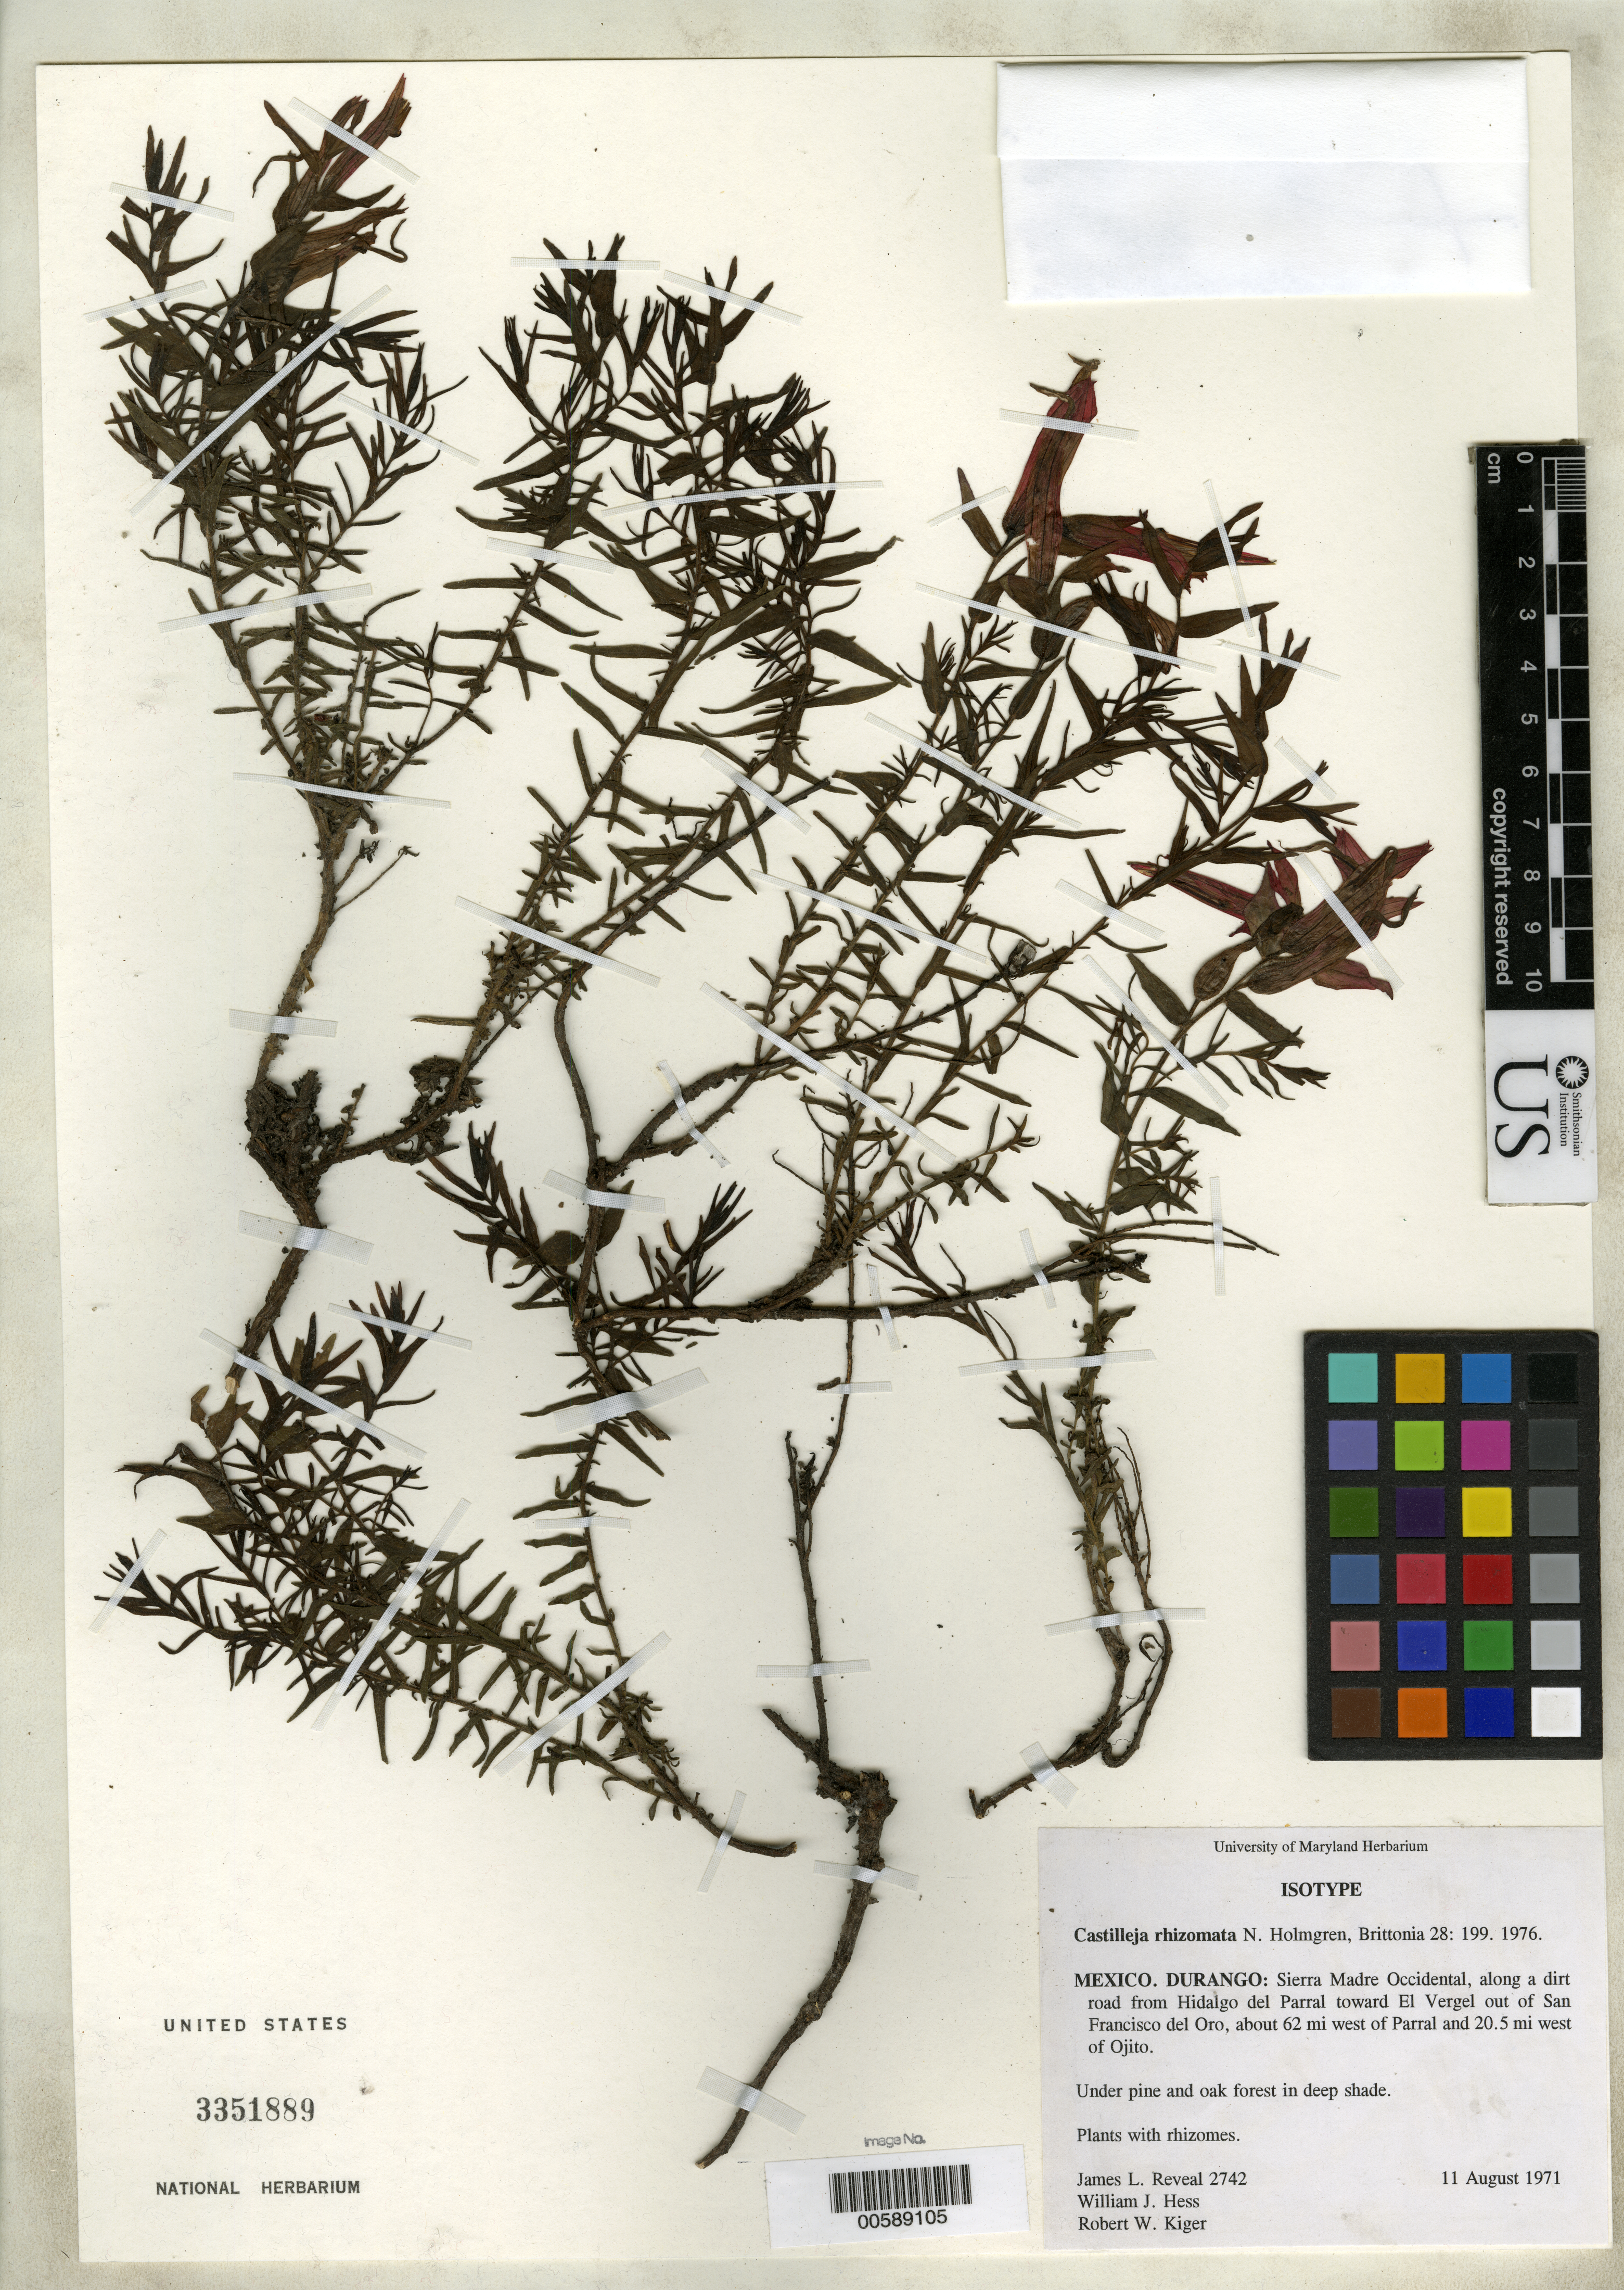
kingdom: Plantae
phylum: Tracheophyta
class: Magnoliopsida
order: Lamiales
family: Orobanchaceae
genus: Castilleja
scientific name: Castilleja rhizomata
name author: N.H. Holmgren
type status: Isotype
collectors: J. L. Reveal, W. Hess & R. Kiger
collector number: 2742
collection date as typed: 11 Aug 1971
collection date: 1971-08-11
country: Mexico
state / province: Durango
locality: Sierra Madre Occidental, Hidalgo del Parral toward El Bergel out of San Francisco de Oro, 62 mi W of Parral & 20.5 mi W of Ojito.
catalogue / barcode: US 3351889